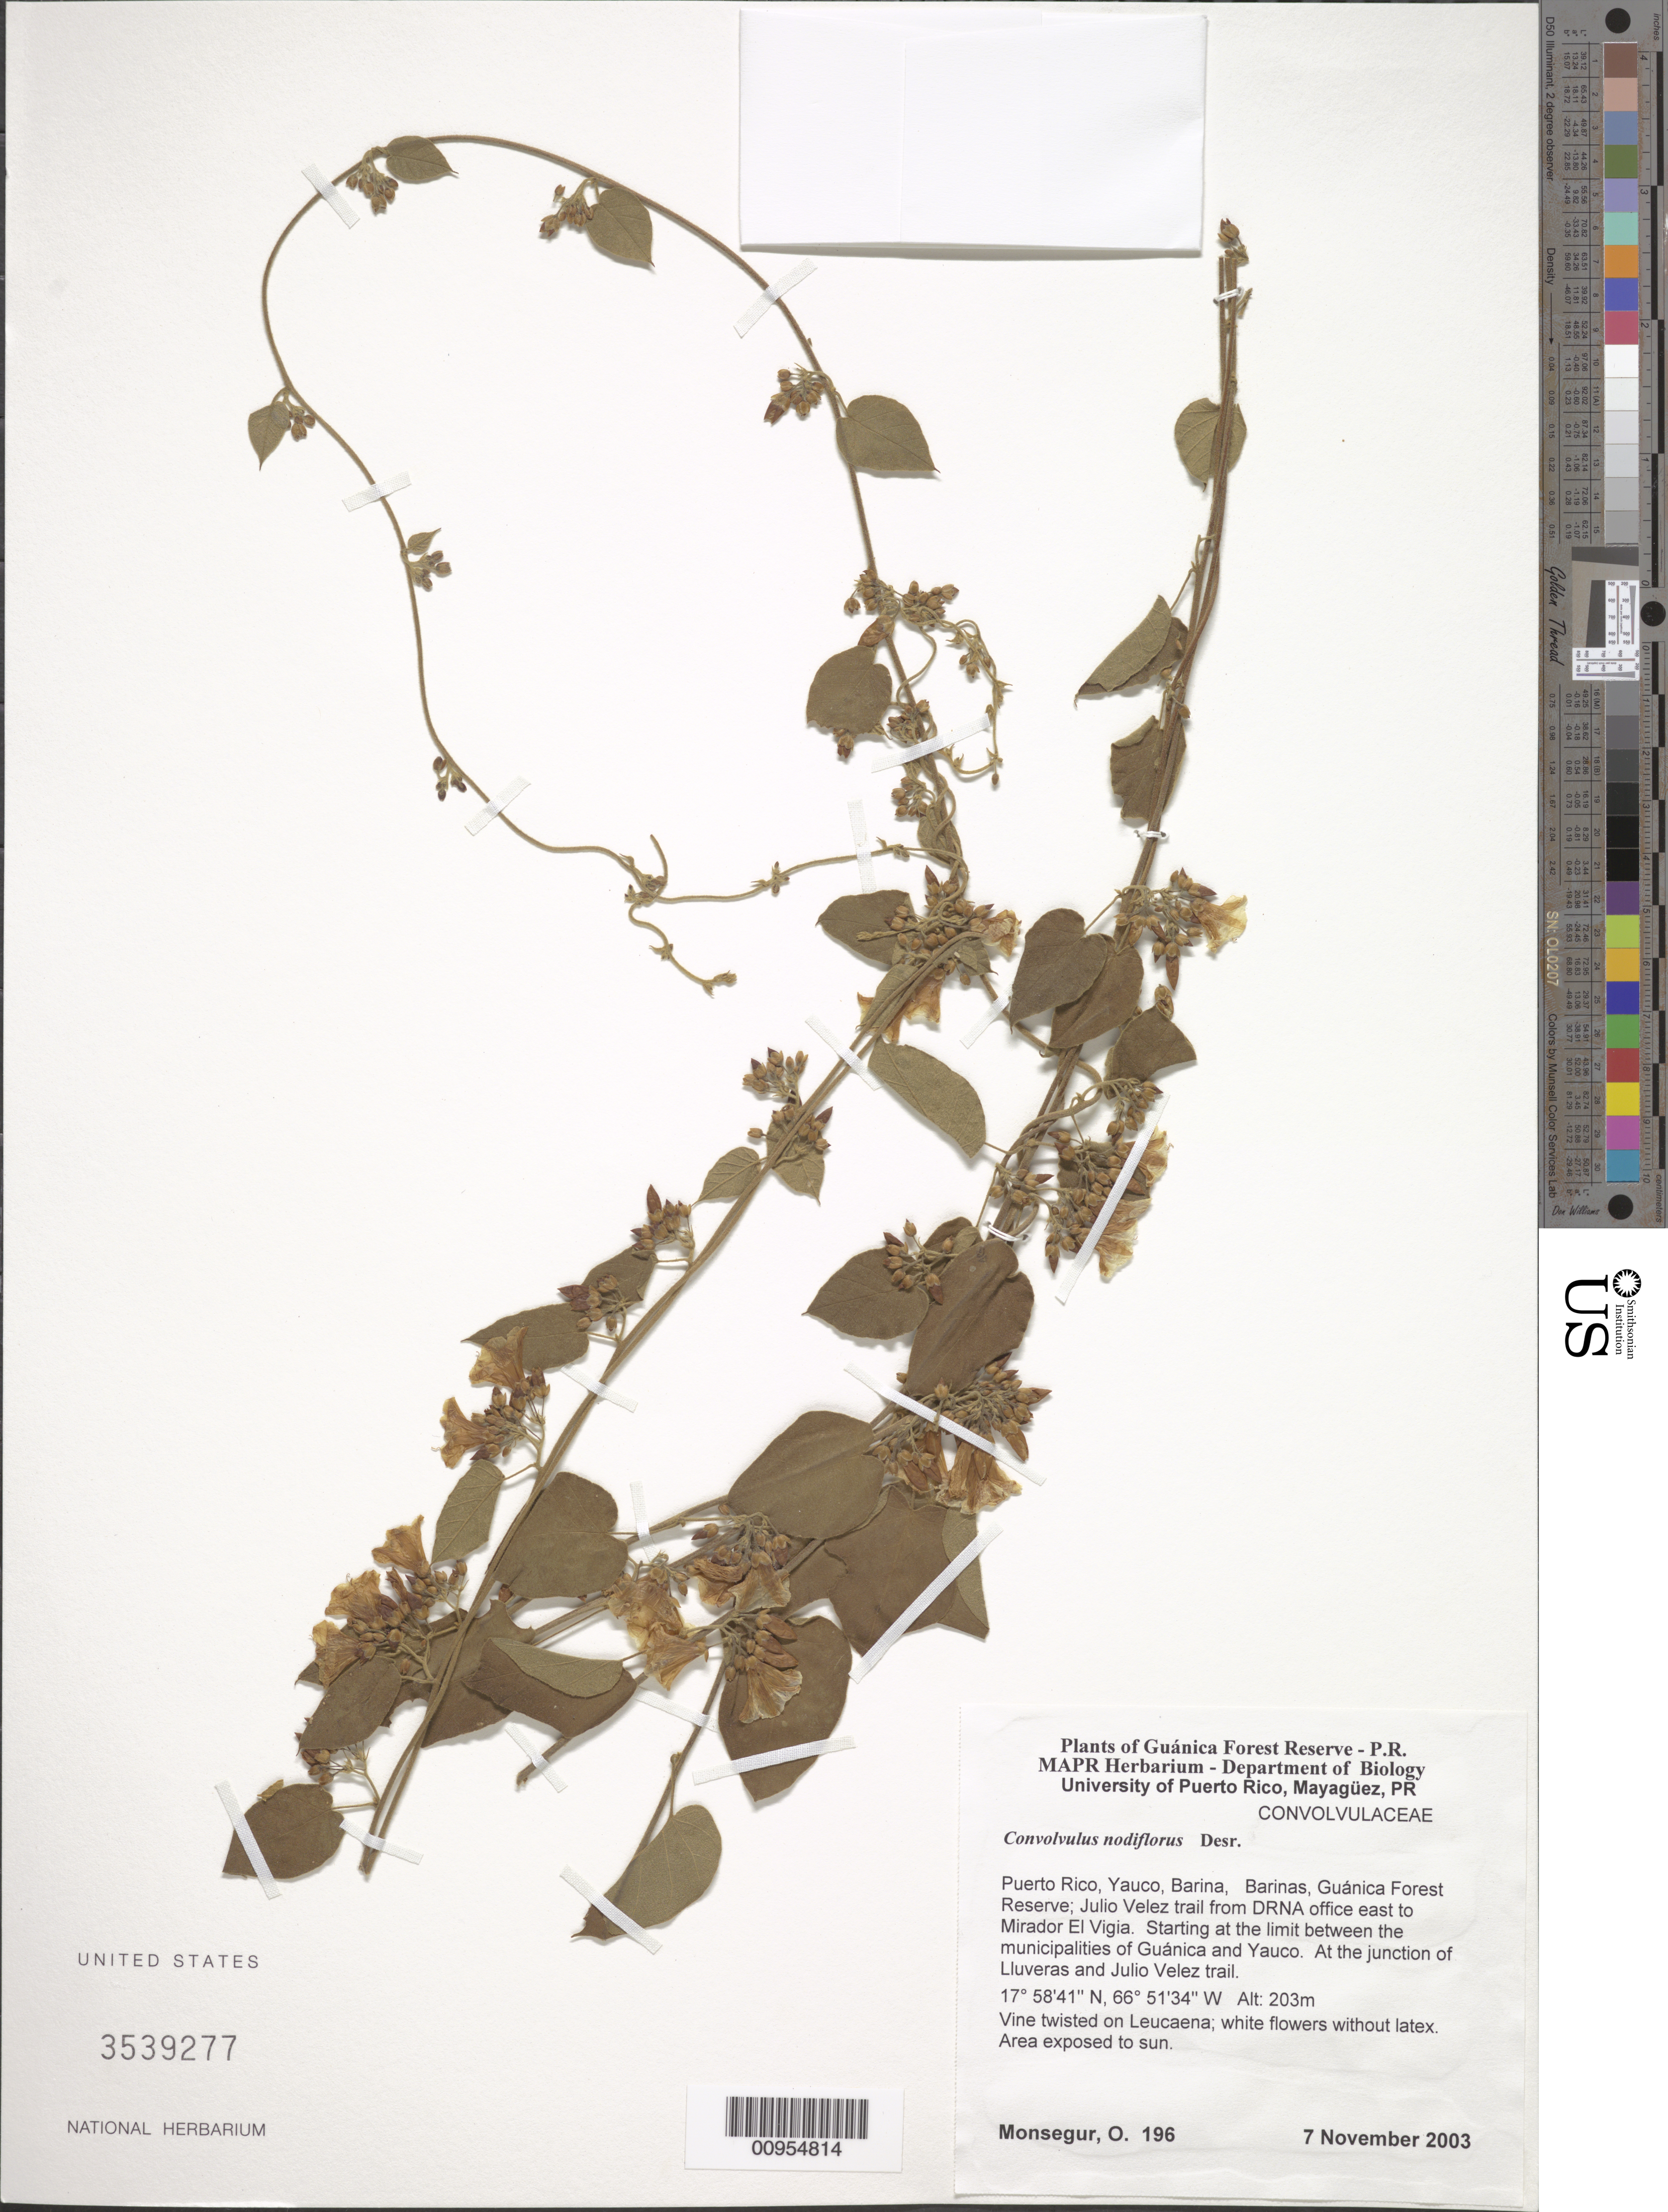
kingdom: Plantae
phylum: Tracheophyta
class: Magnoliopsida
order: Solanales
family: Convolvulaceae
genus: Convolvulus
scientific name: Convolvulus nodiflorus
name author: Desr.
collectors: O. Monsegur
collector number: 196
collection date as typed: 07 Nov 2003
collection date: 2003-11-07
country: Puerto Rico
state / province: Yauco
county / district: Barina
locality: Guánica Forest Reserve; Barinas, Julio Vélez trail from DRNA office east to Mirador El Vigia. Starting at the limit between the municipalities of Guánica and Yauco.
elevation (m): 203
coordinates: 17.58407, 66.51338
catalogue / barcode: US 3539277